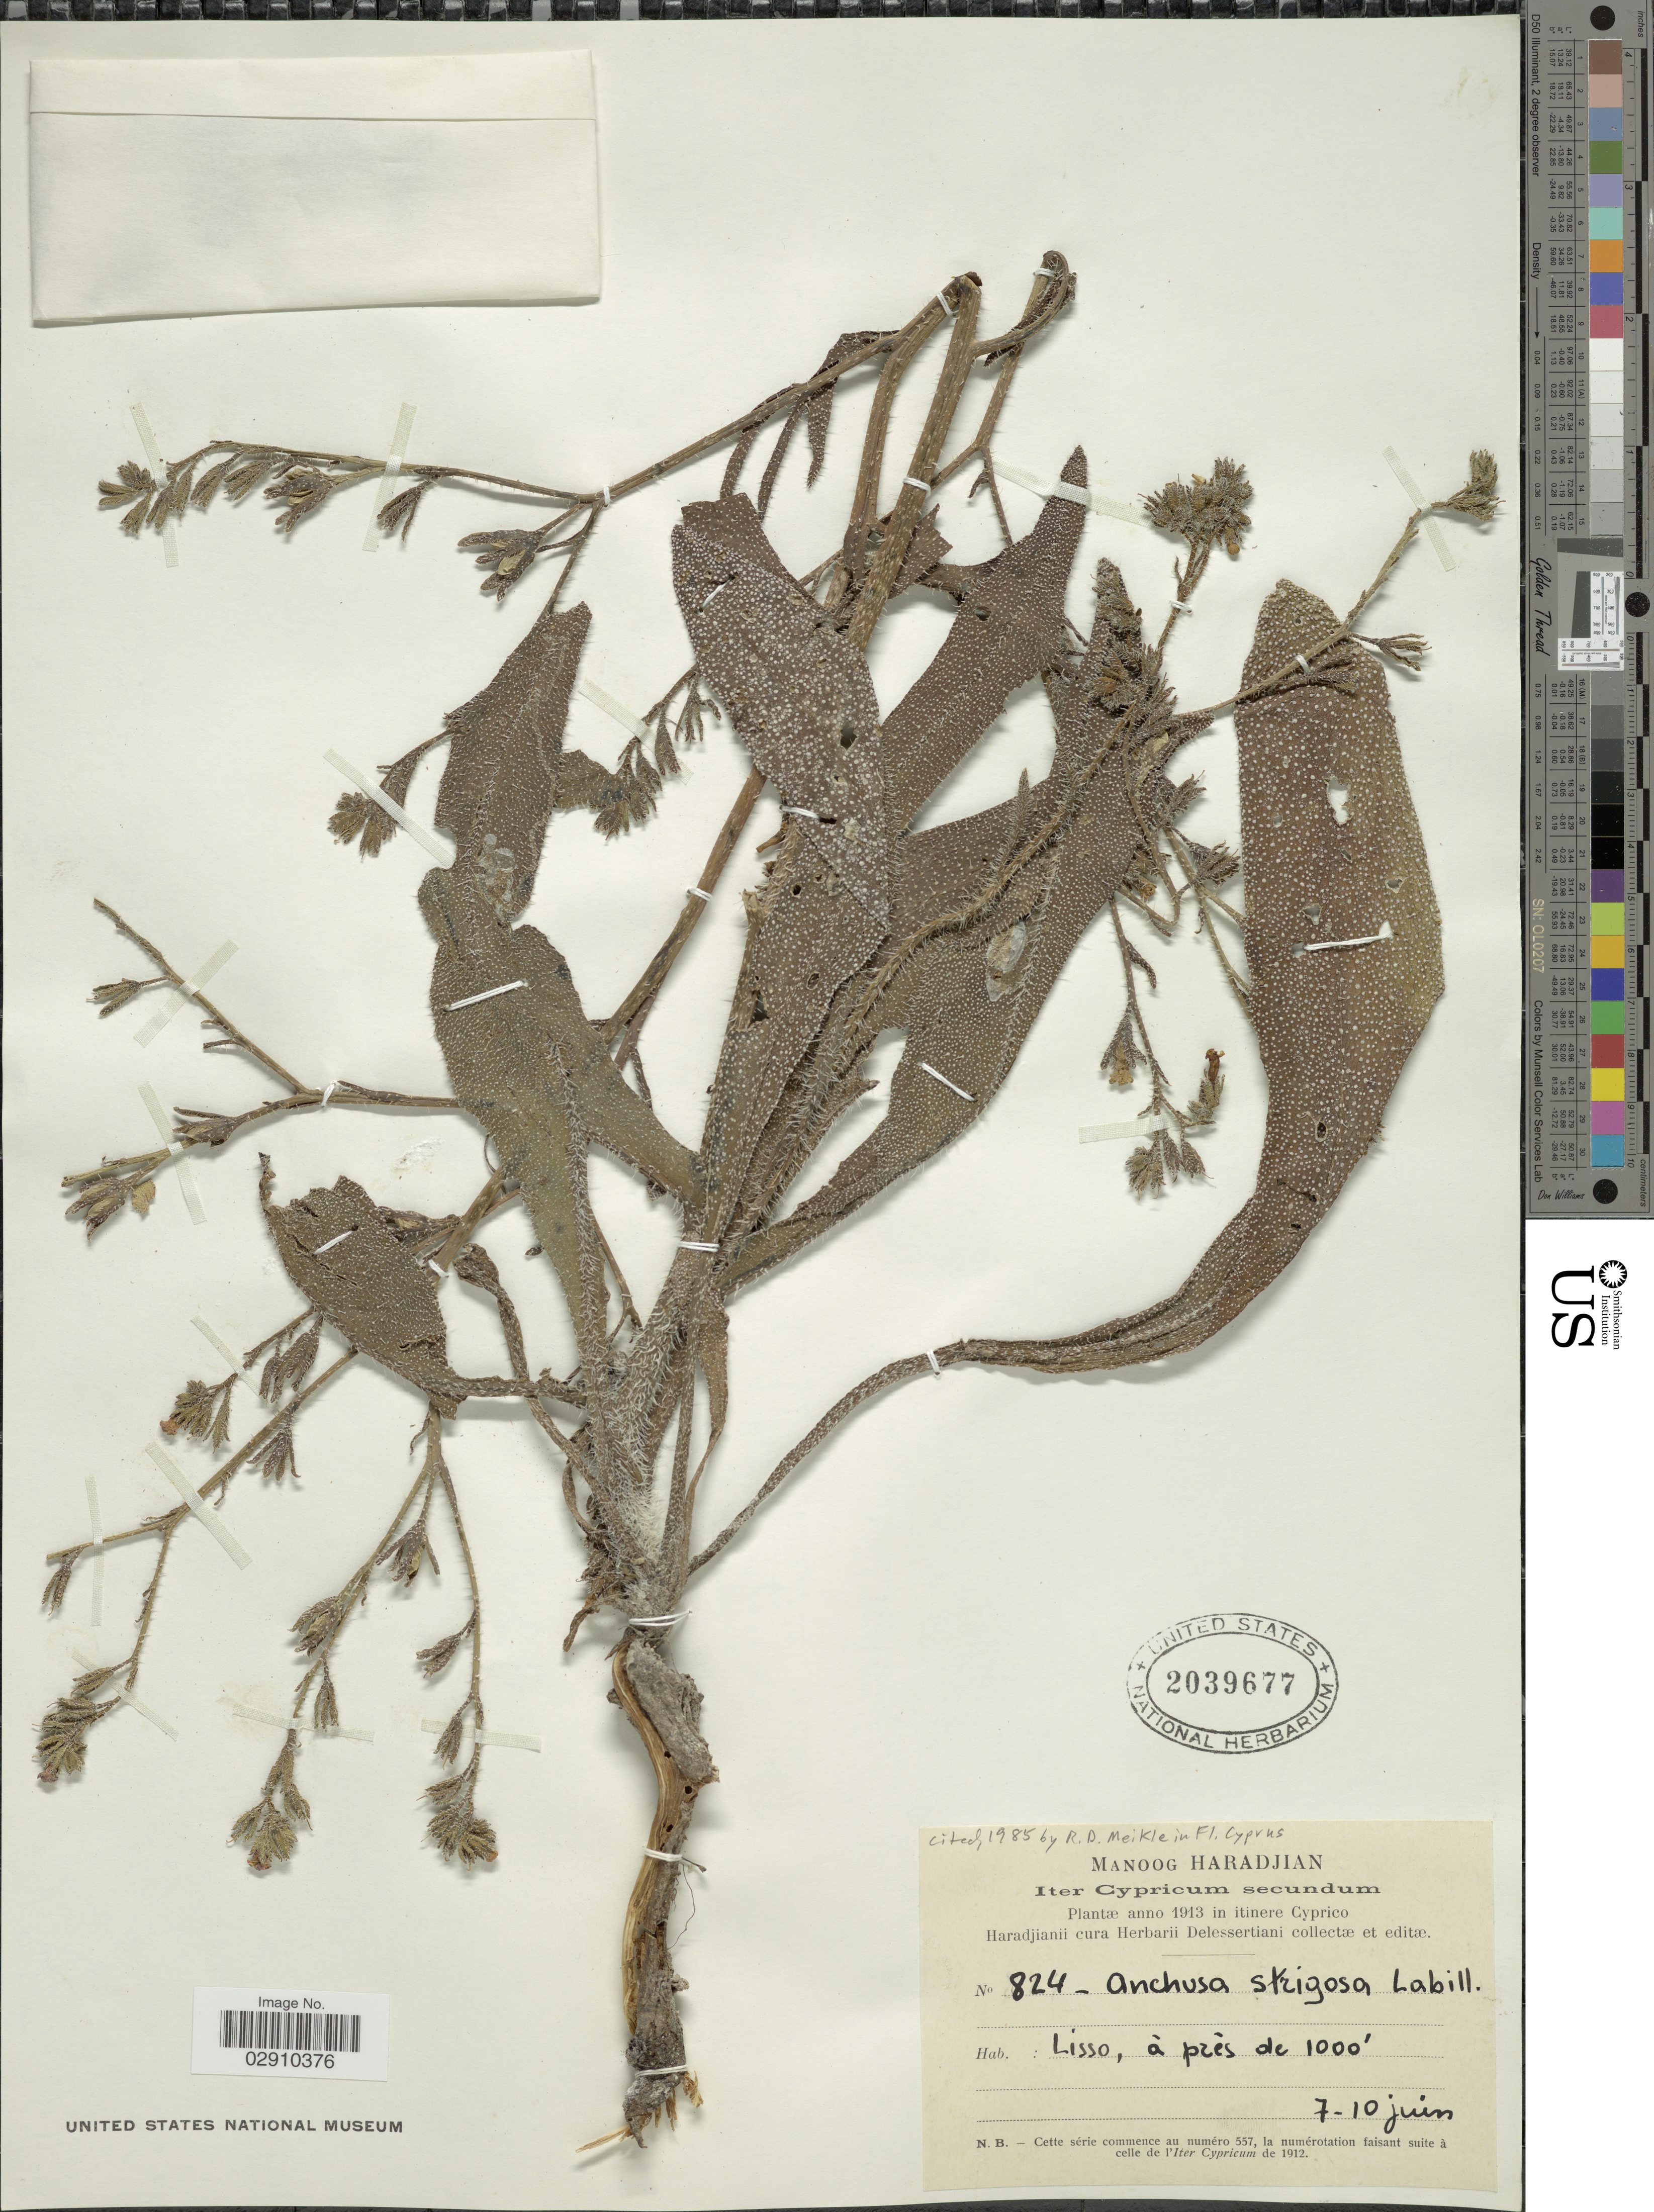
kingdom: Plantae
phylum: Tracheophyta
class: Magnoliopsida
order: Boraginales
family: Boraginaceae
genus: Anchusa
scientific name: Anchusa strigosa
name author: Banks & Sol.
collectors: M. Haradjian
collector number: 824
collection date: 1913-06-07/1913-06-10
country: Greece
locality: Lisso.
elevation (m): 305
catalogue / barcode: US 2039677